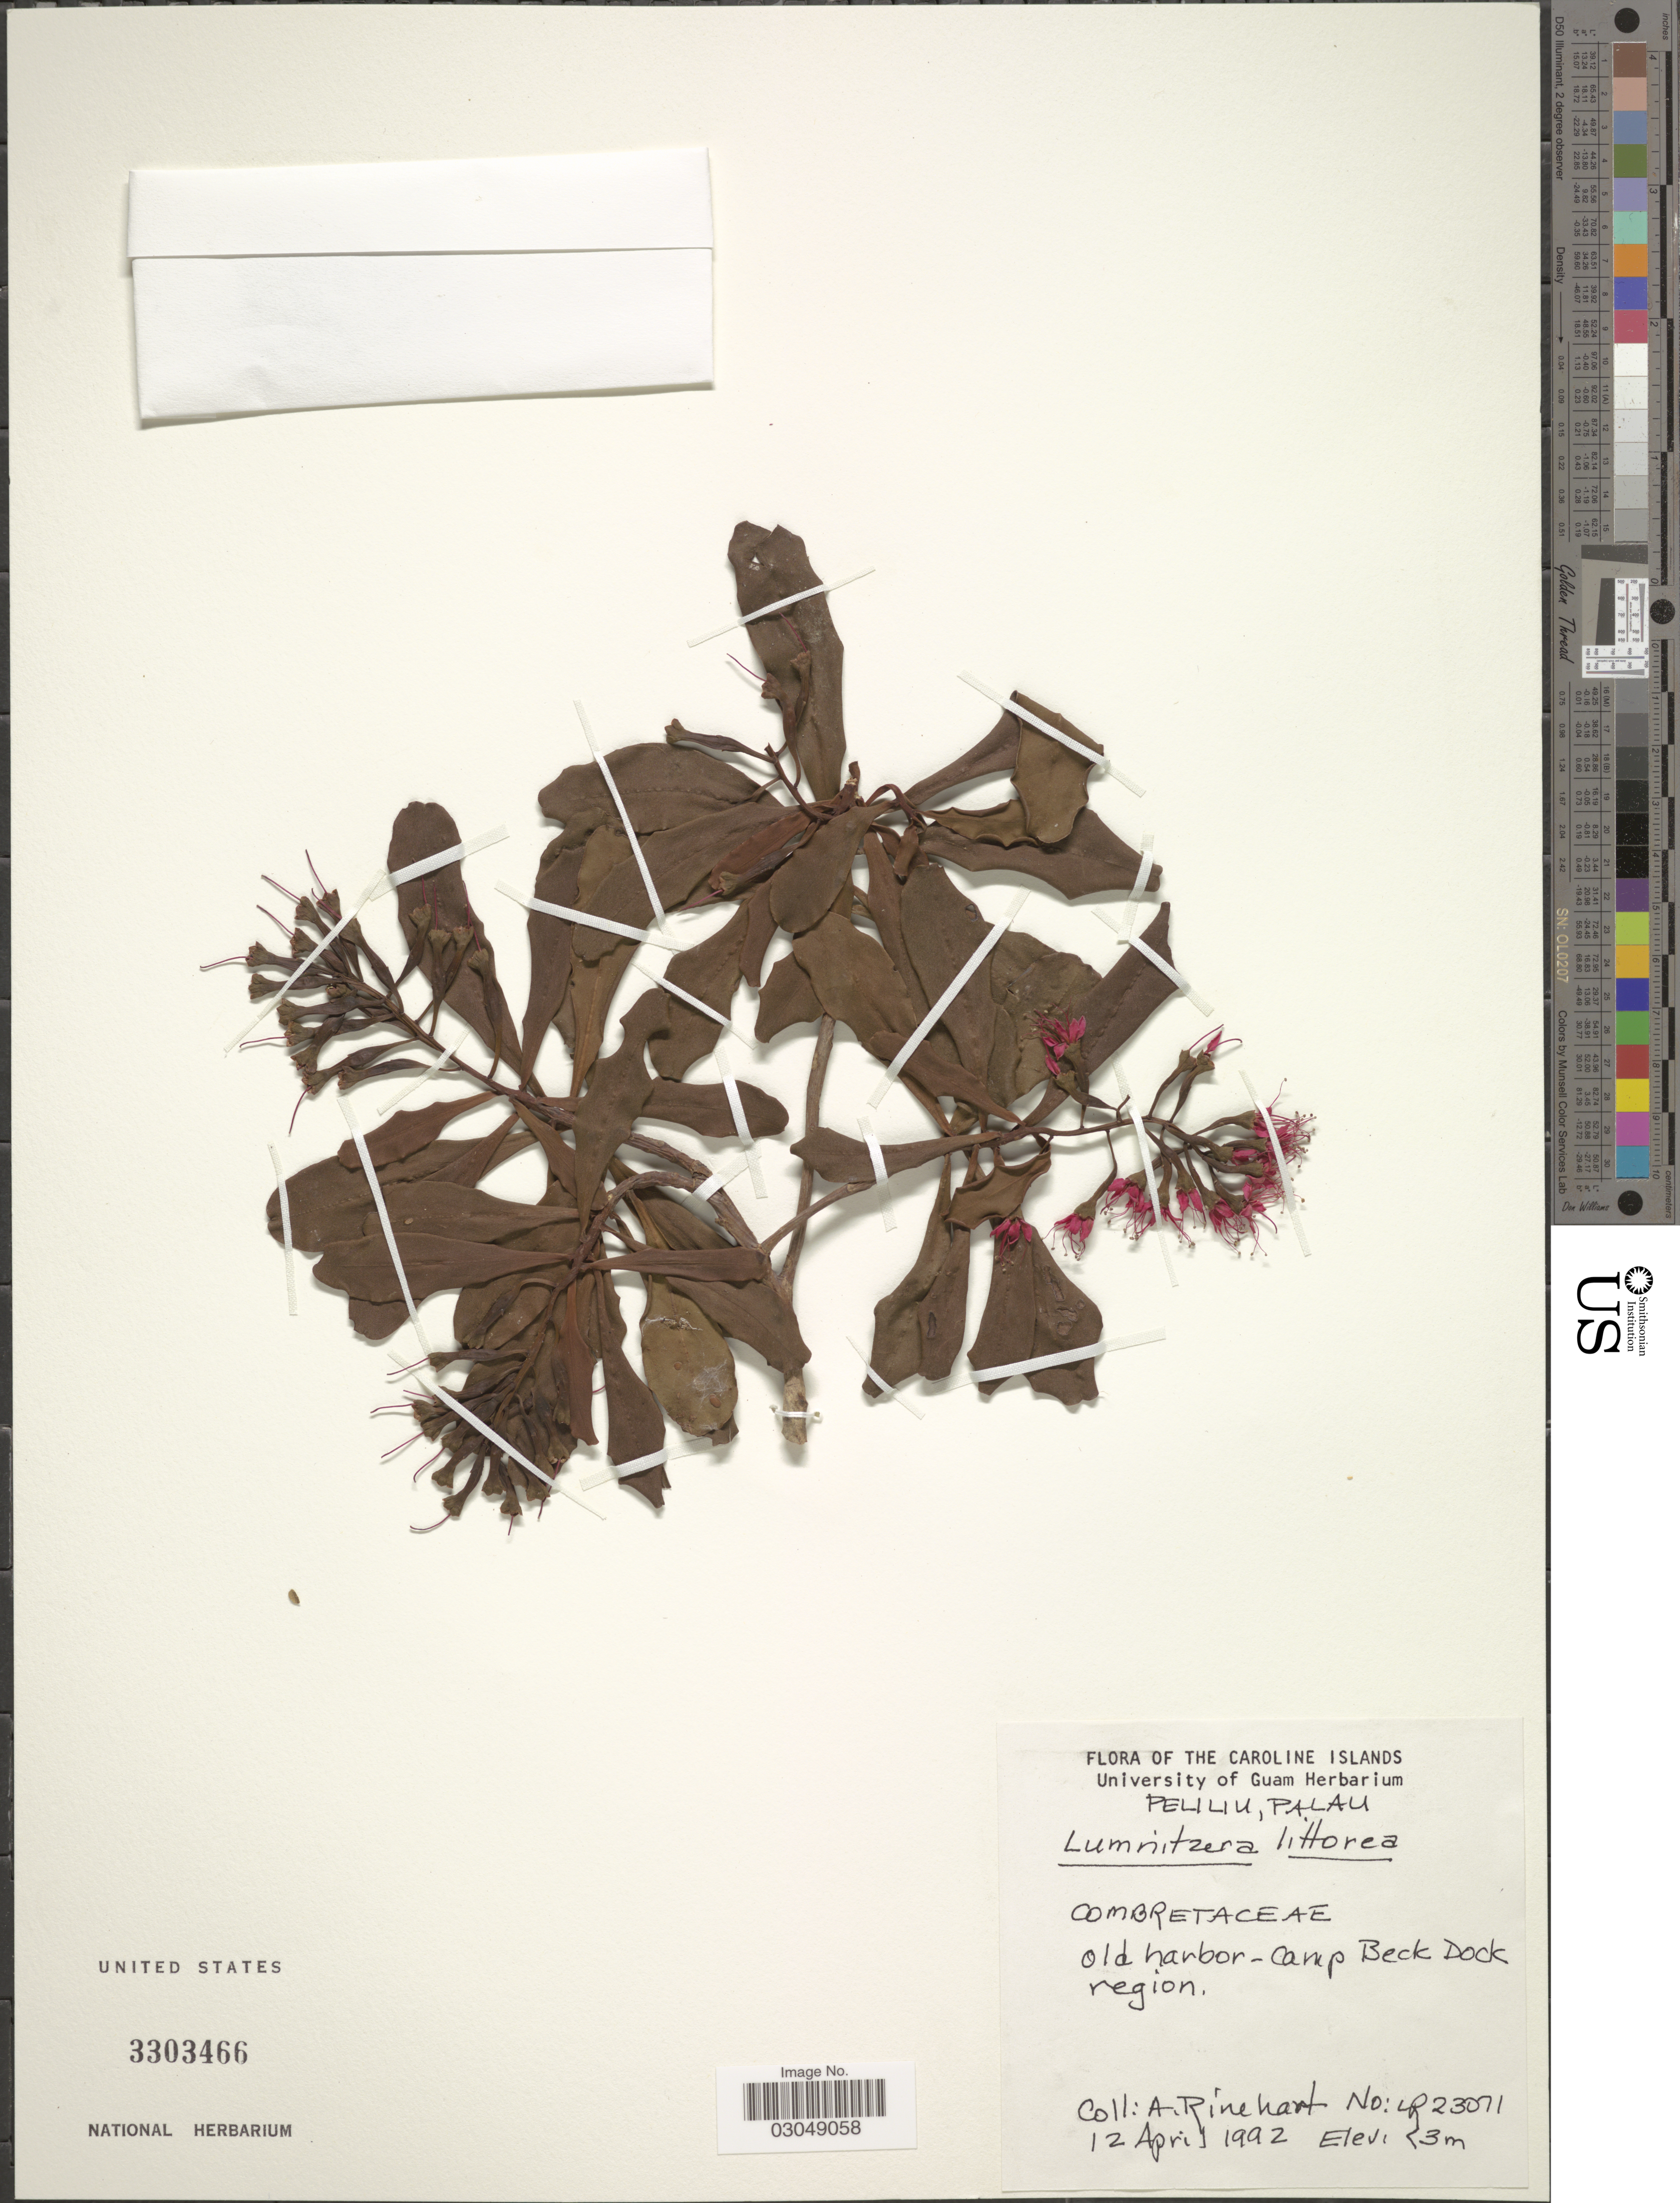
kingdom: Plantae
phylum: Tracheophyta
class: Magnoliopsida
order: Myrtales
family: Combretaceae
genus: Lumnitzera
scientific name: Lumnitzera littorea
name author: (Jack) Voight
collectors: A. Rinehart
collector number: LR23071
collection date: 1992-04-12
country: Palau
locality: Caroline Islands. Peliliu, Palau. Old harbor-camp Beck Dock region.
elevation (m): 3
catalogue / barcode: US 3303466